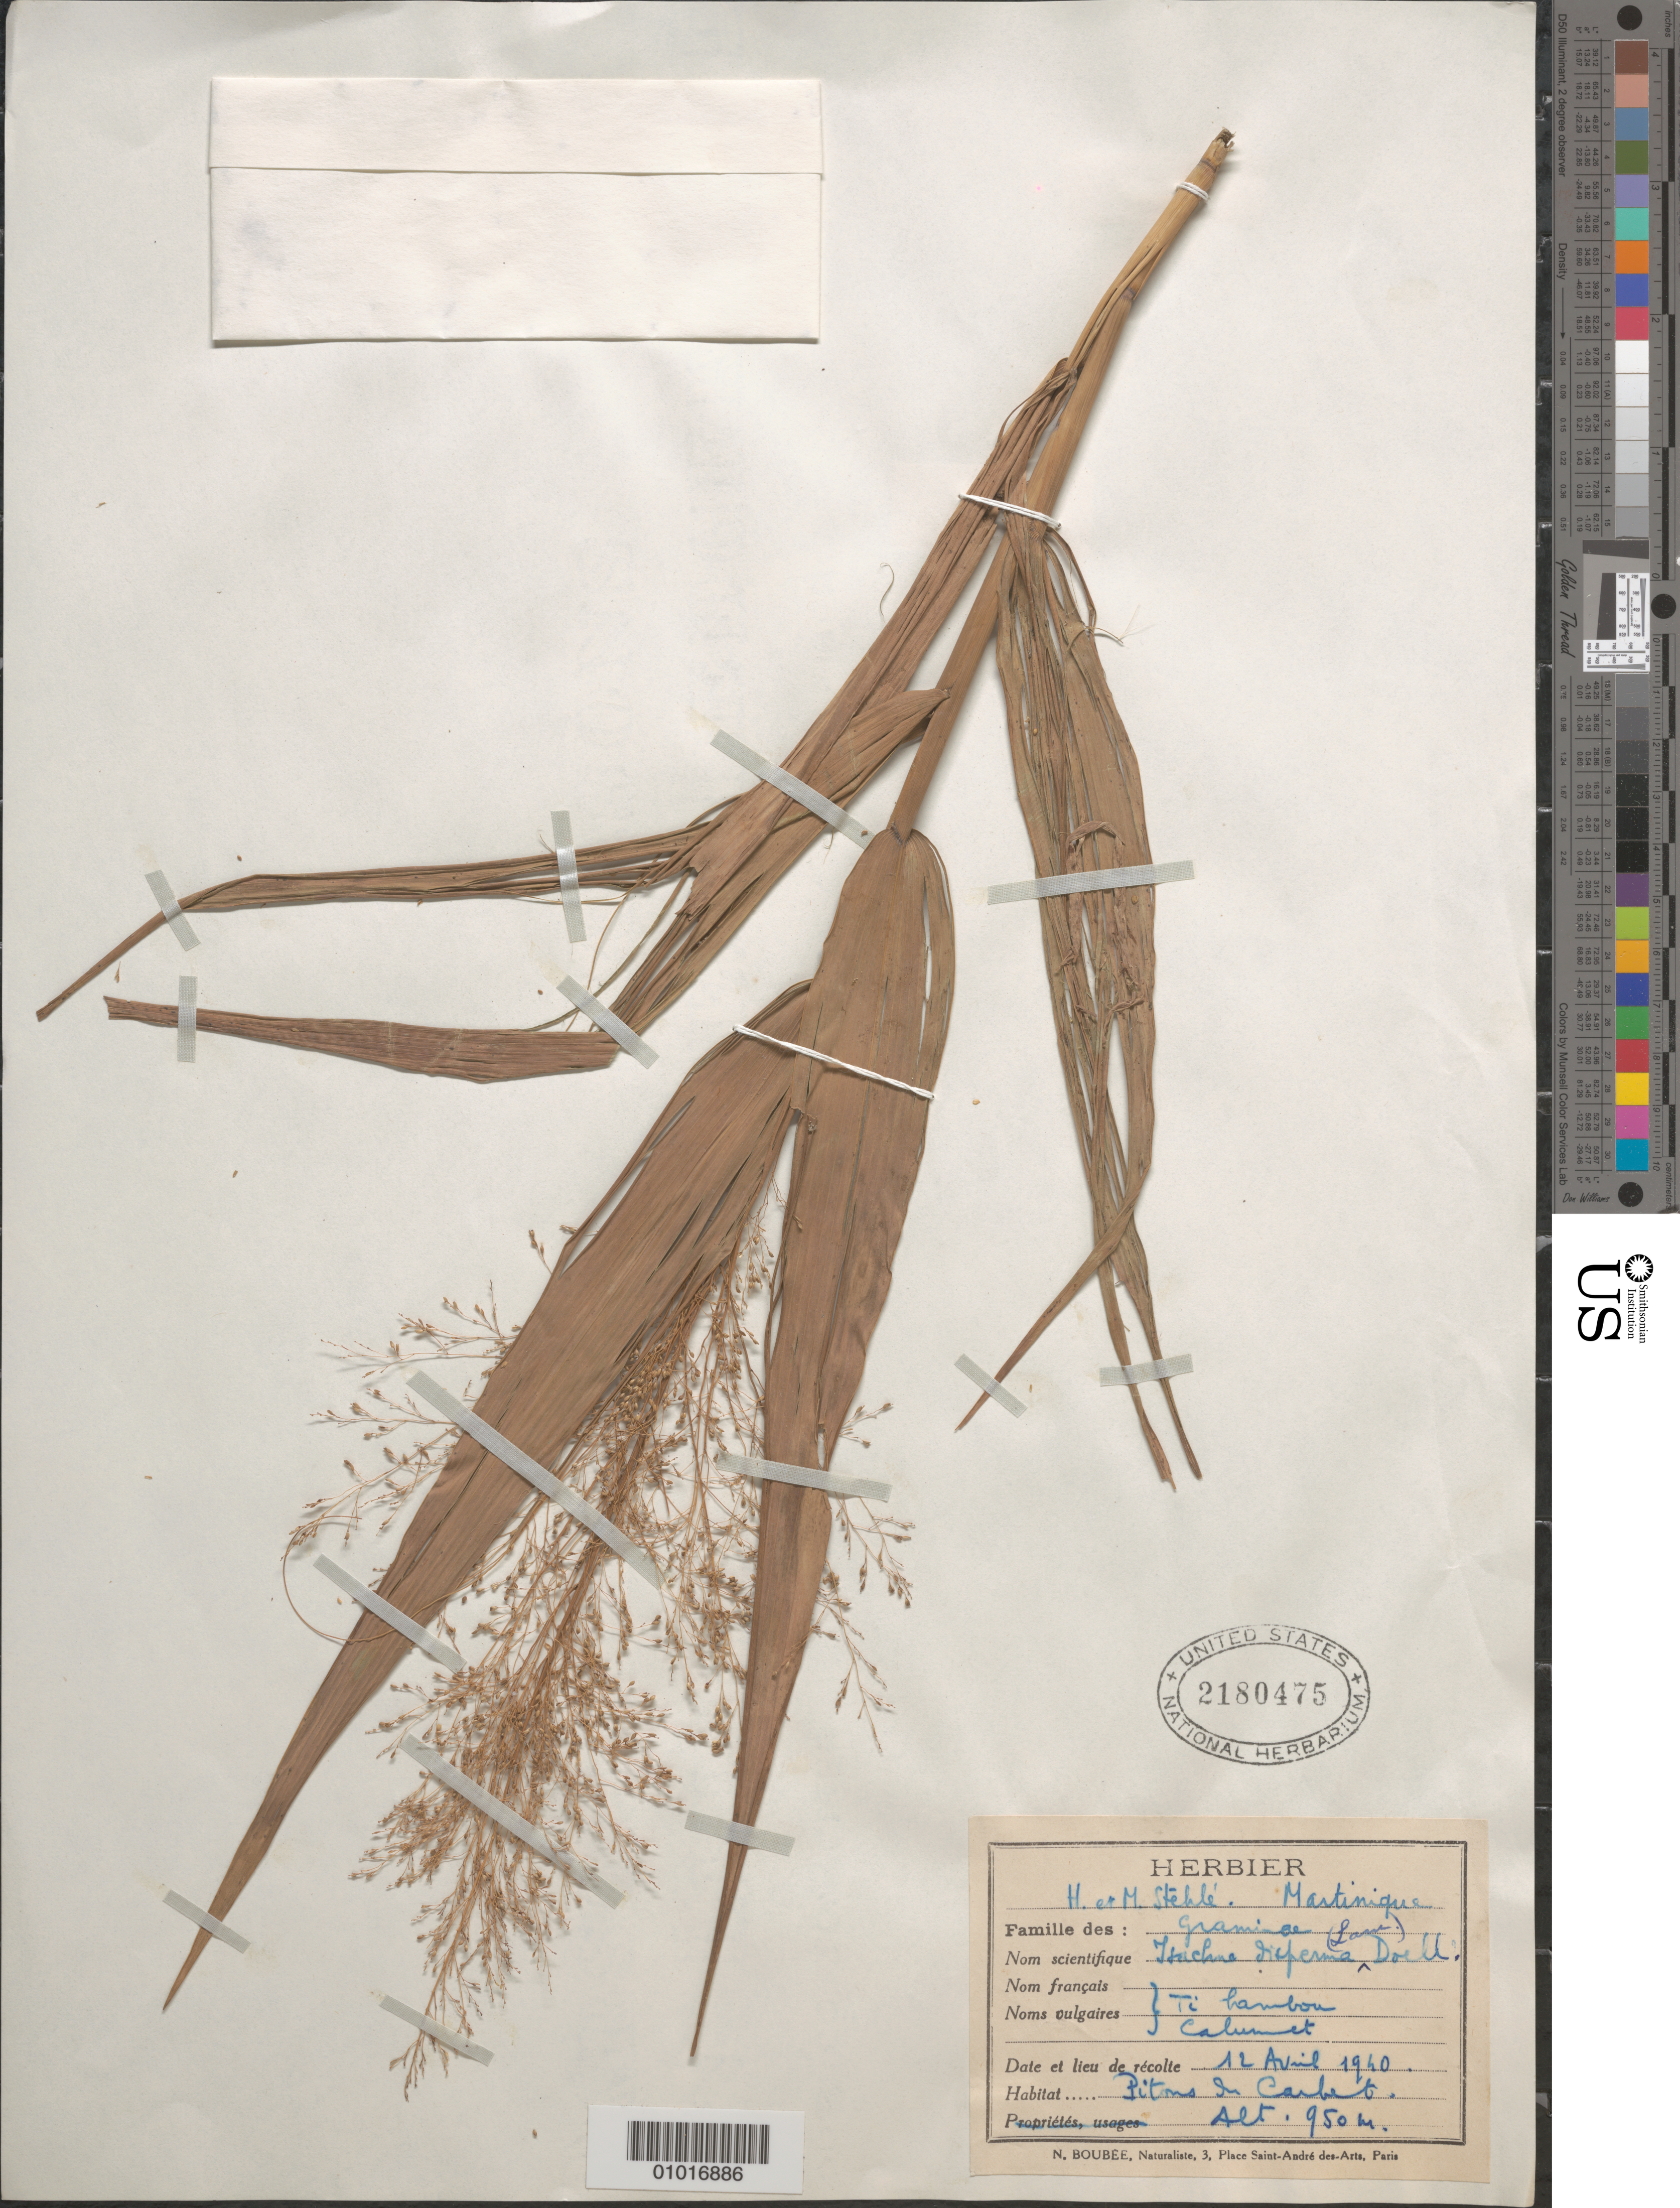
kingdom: Plantae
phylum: Tracheophyta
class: Liliopsida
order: Poales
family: Poaceae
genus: Isachne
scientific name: Isachne disperma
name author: (Lam.) Döll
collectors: H. Stehlé & M. Stehlé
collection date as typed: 12 Apr 1940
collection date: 1940-04-12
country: Martinique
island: Martinique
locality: Pitons du Carbet. Carbet Mountains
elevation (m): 950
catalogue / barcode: US 2180475